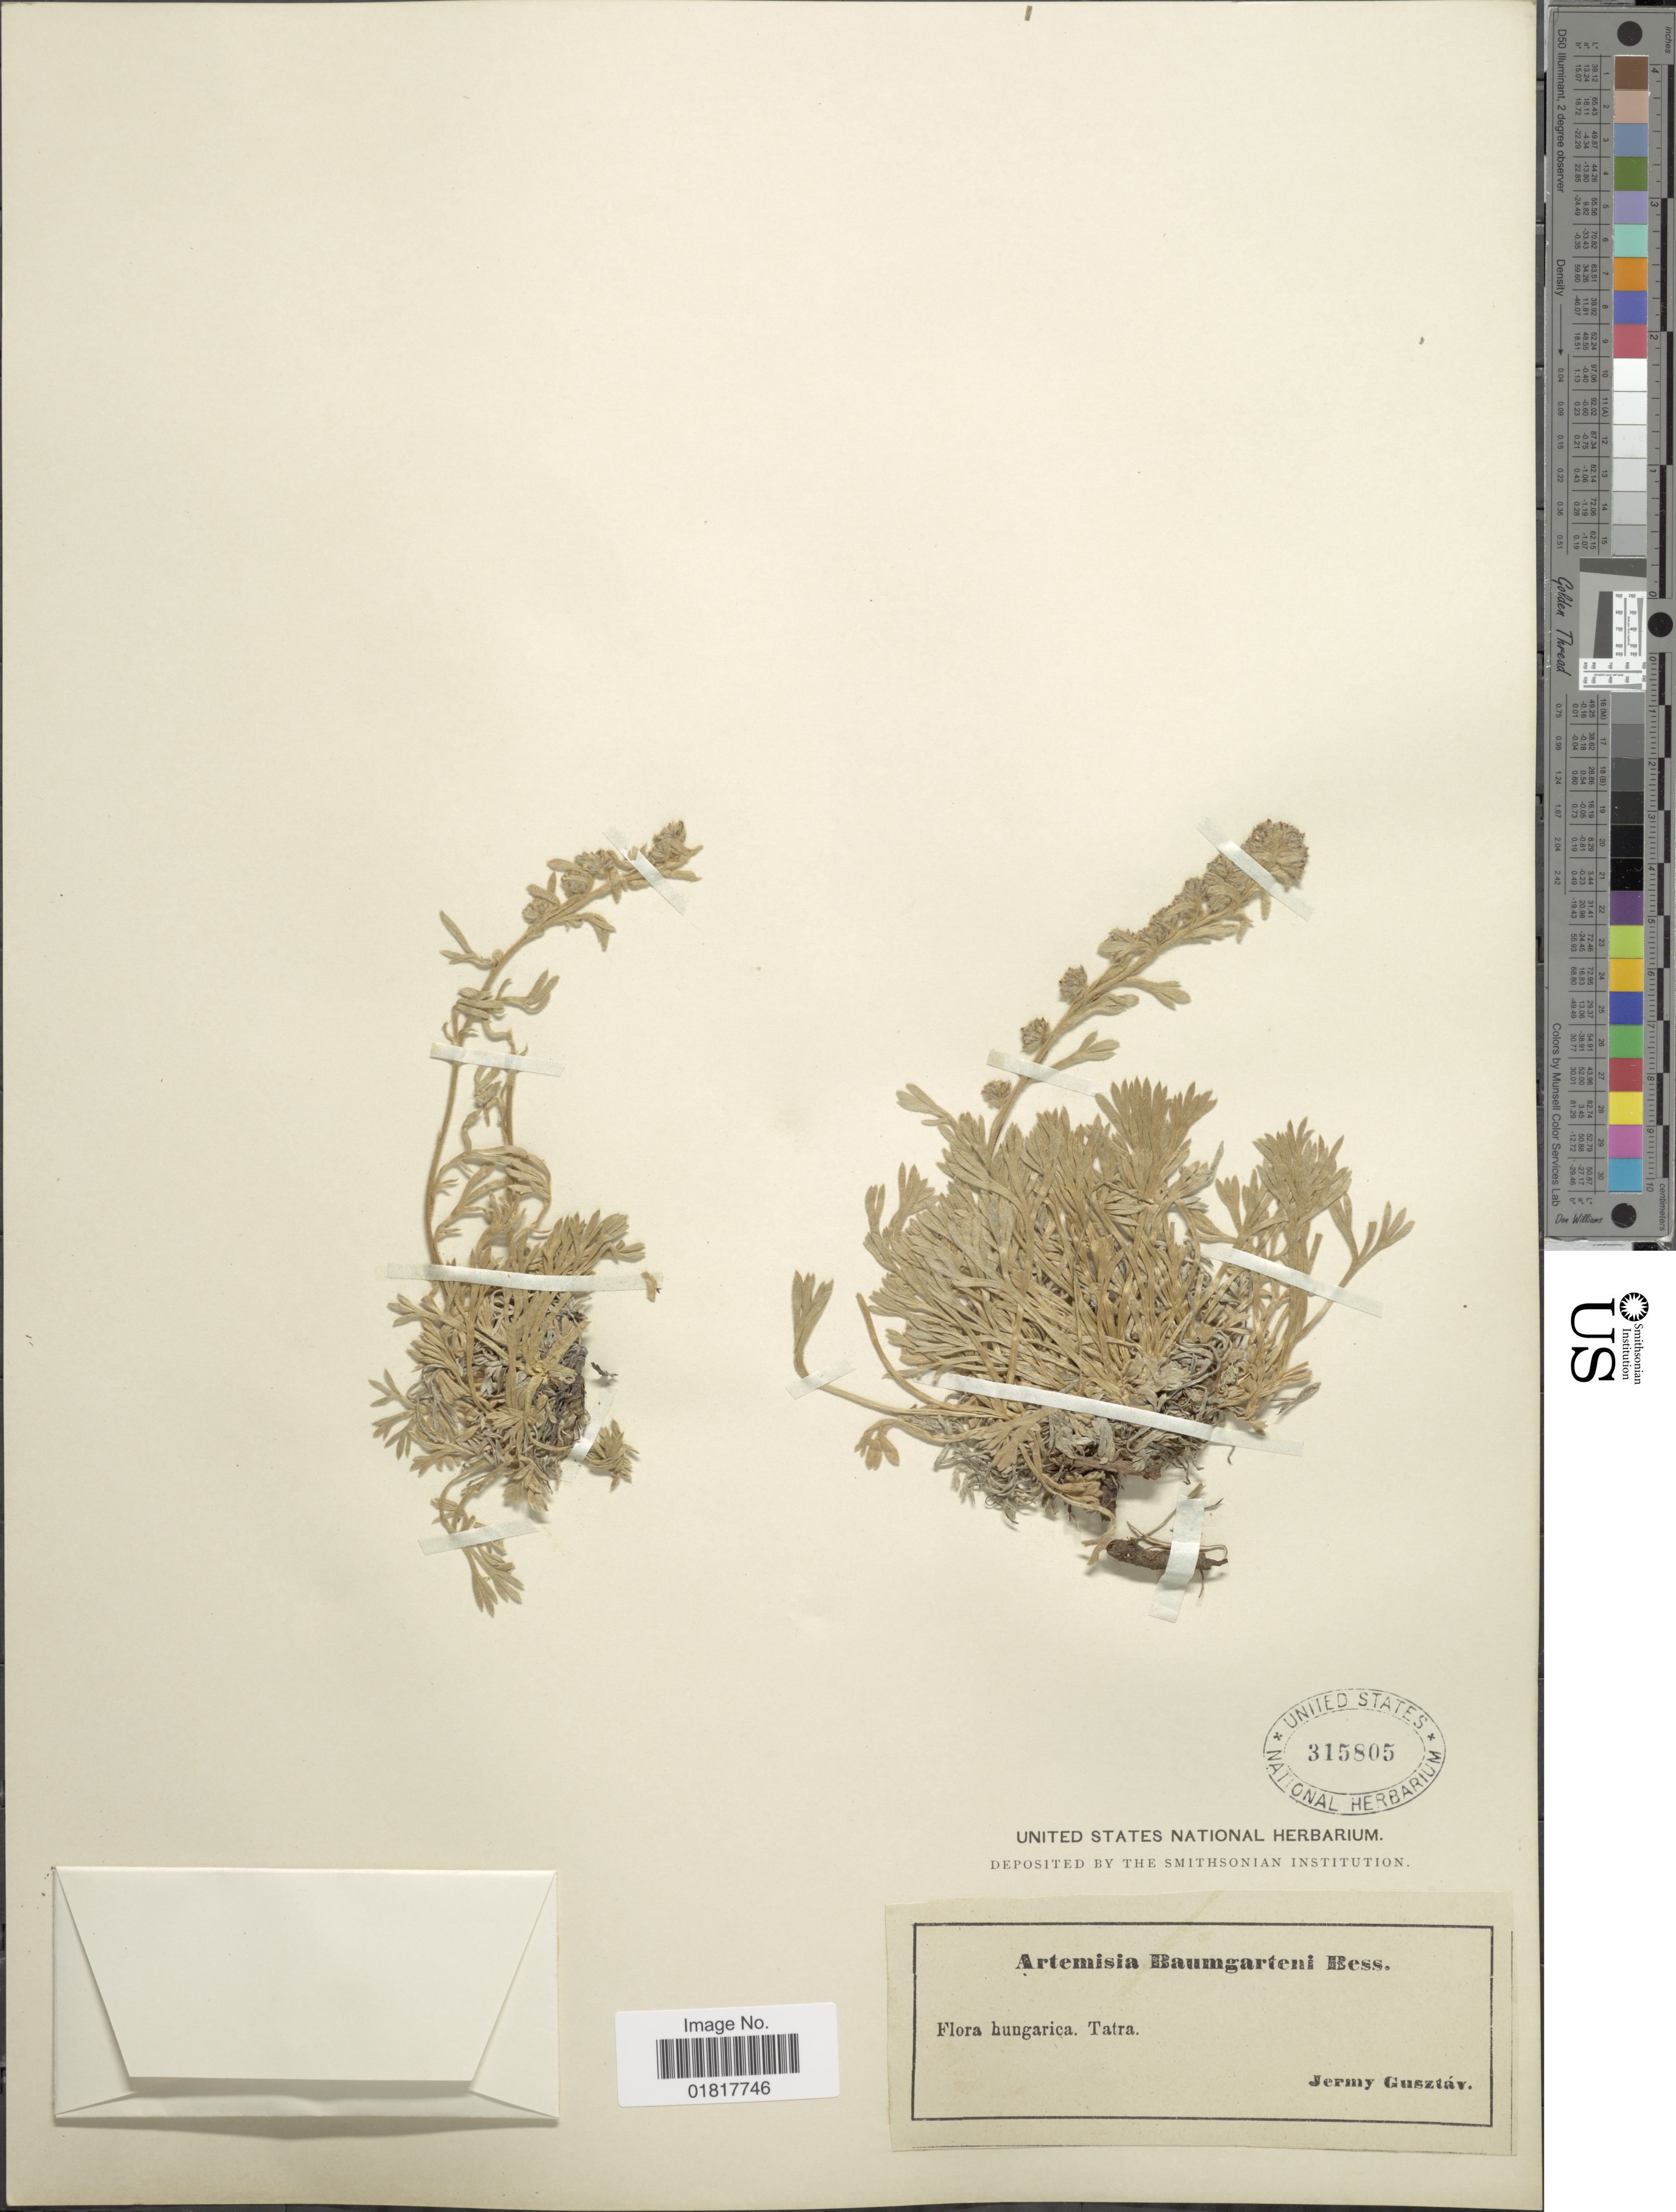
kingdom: Plantae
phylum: Tracheophyta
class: Magnoliopsida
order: Asterales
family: Asteraceae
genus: Artemisia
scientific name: Artemisia baumgarteni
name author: Besser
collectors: G. Jermy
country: Hungary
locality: Tatra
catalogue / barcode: US 315805